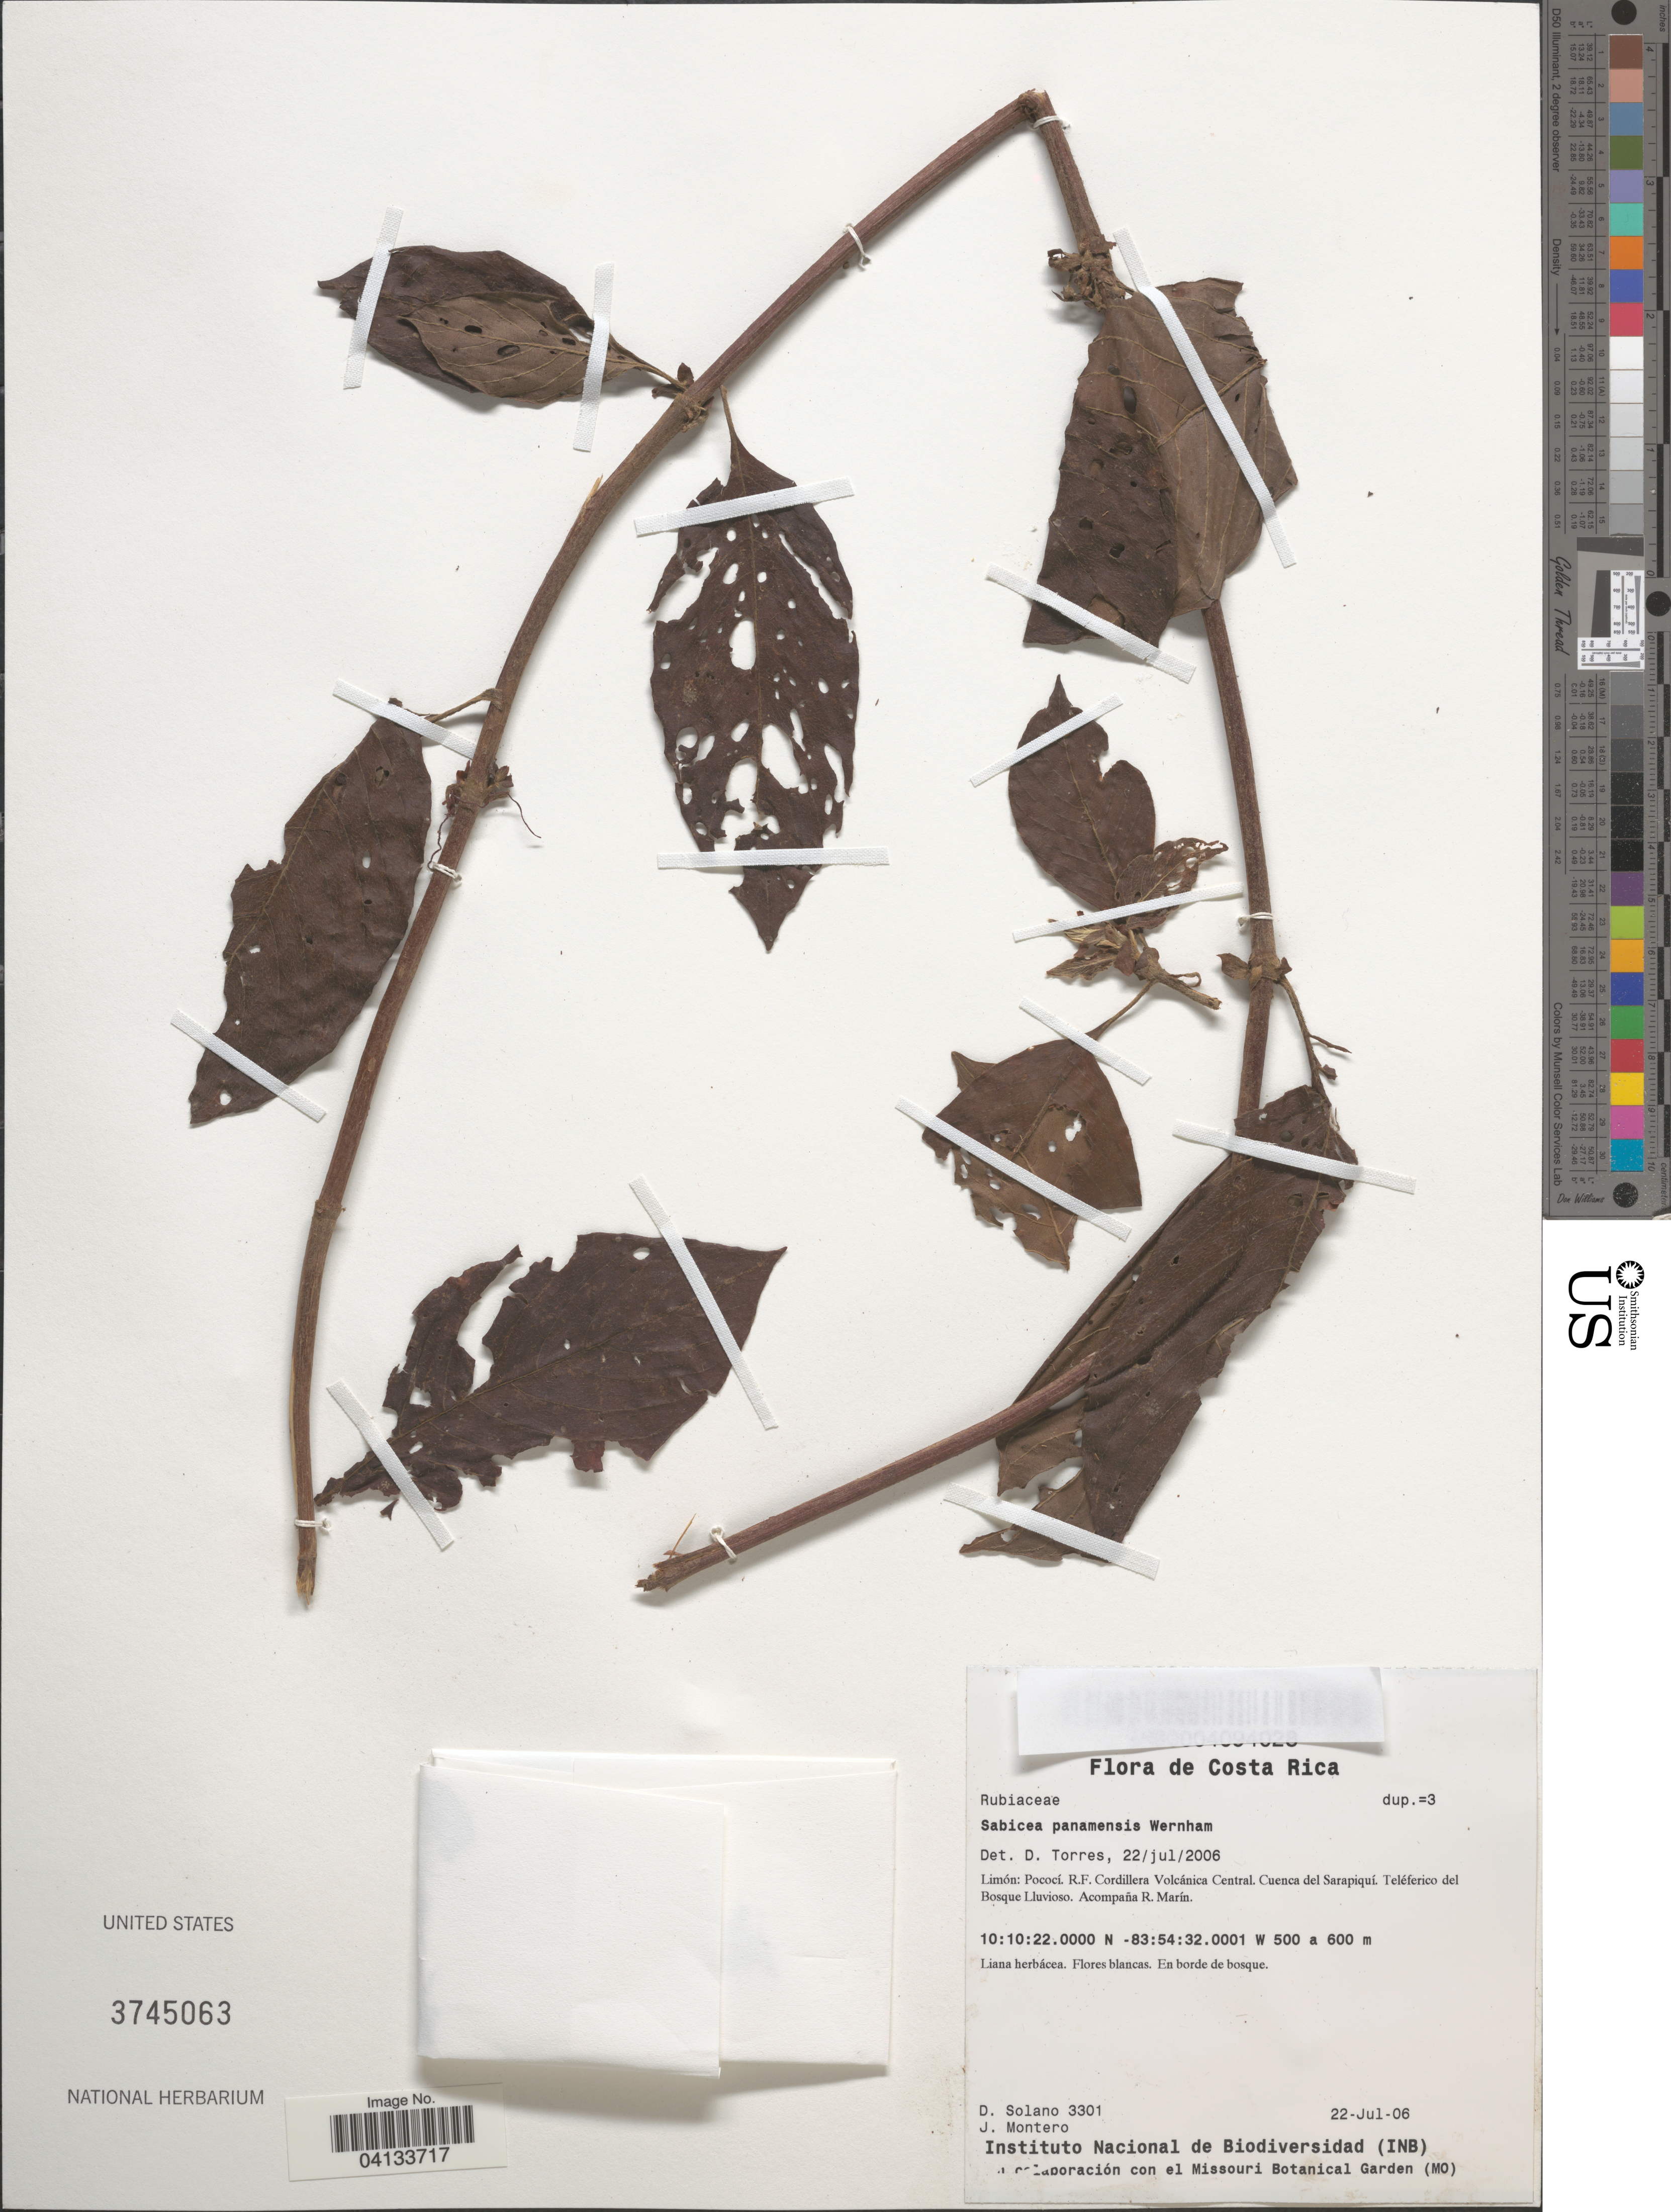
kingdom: Plantae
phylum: Tracheophyta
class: Magnoliopsida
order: Gentianales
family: Rubiaceae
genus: Sabicea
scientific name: Sabicea panamensis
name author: Wernham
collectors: D. Solano & J. Montero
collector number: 3301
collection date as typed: Transcribed d/m/y: 22/7/6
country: Costa Rica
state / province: Limón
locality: Pococí. R.F. Cordillera Volcánica Central. Cuenca del Sarapiquí. Teléferico del Bosque Lluvioso.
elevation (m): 500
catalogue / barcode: US 3745063